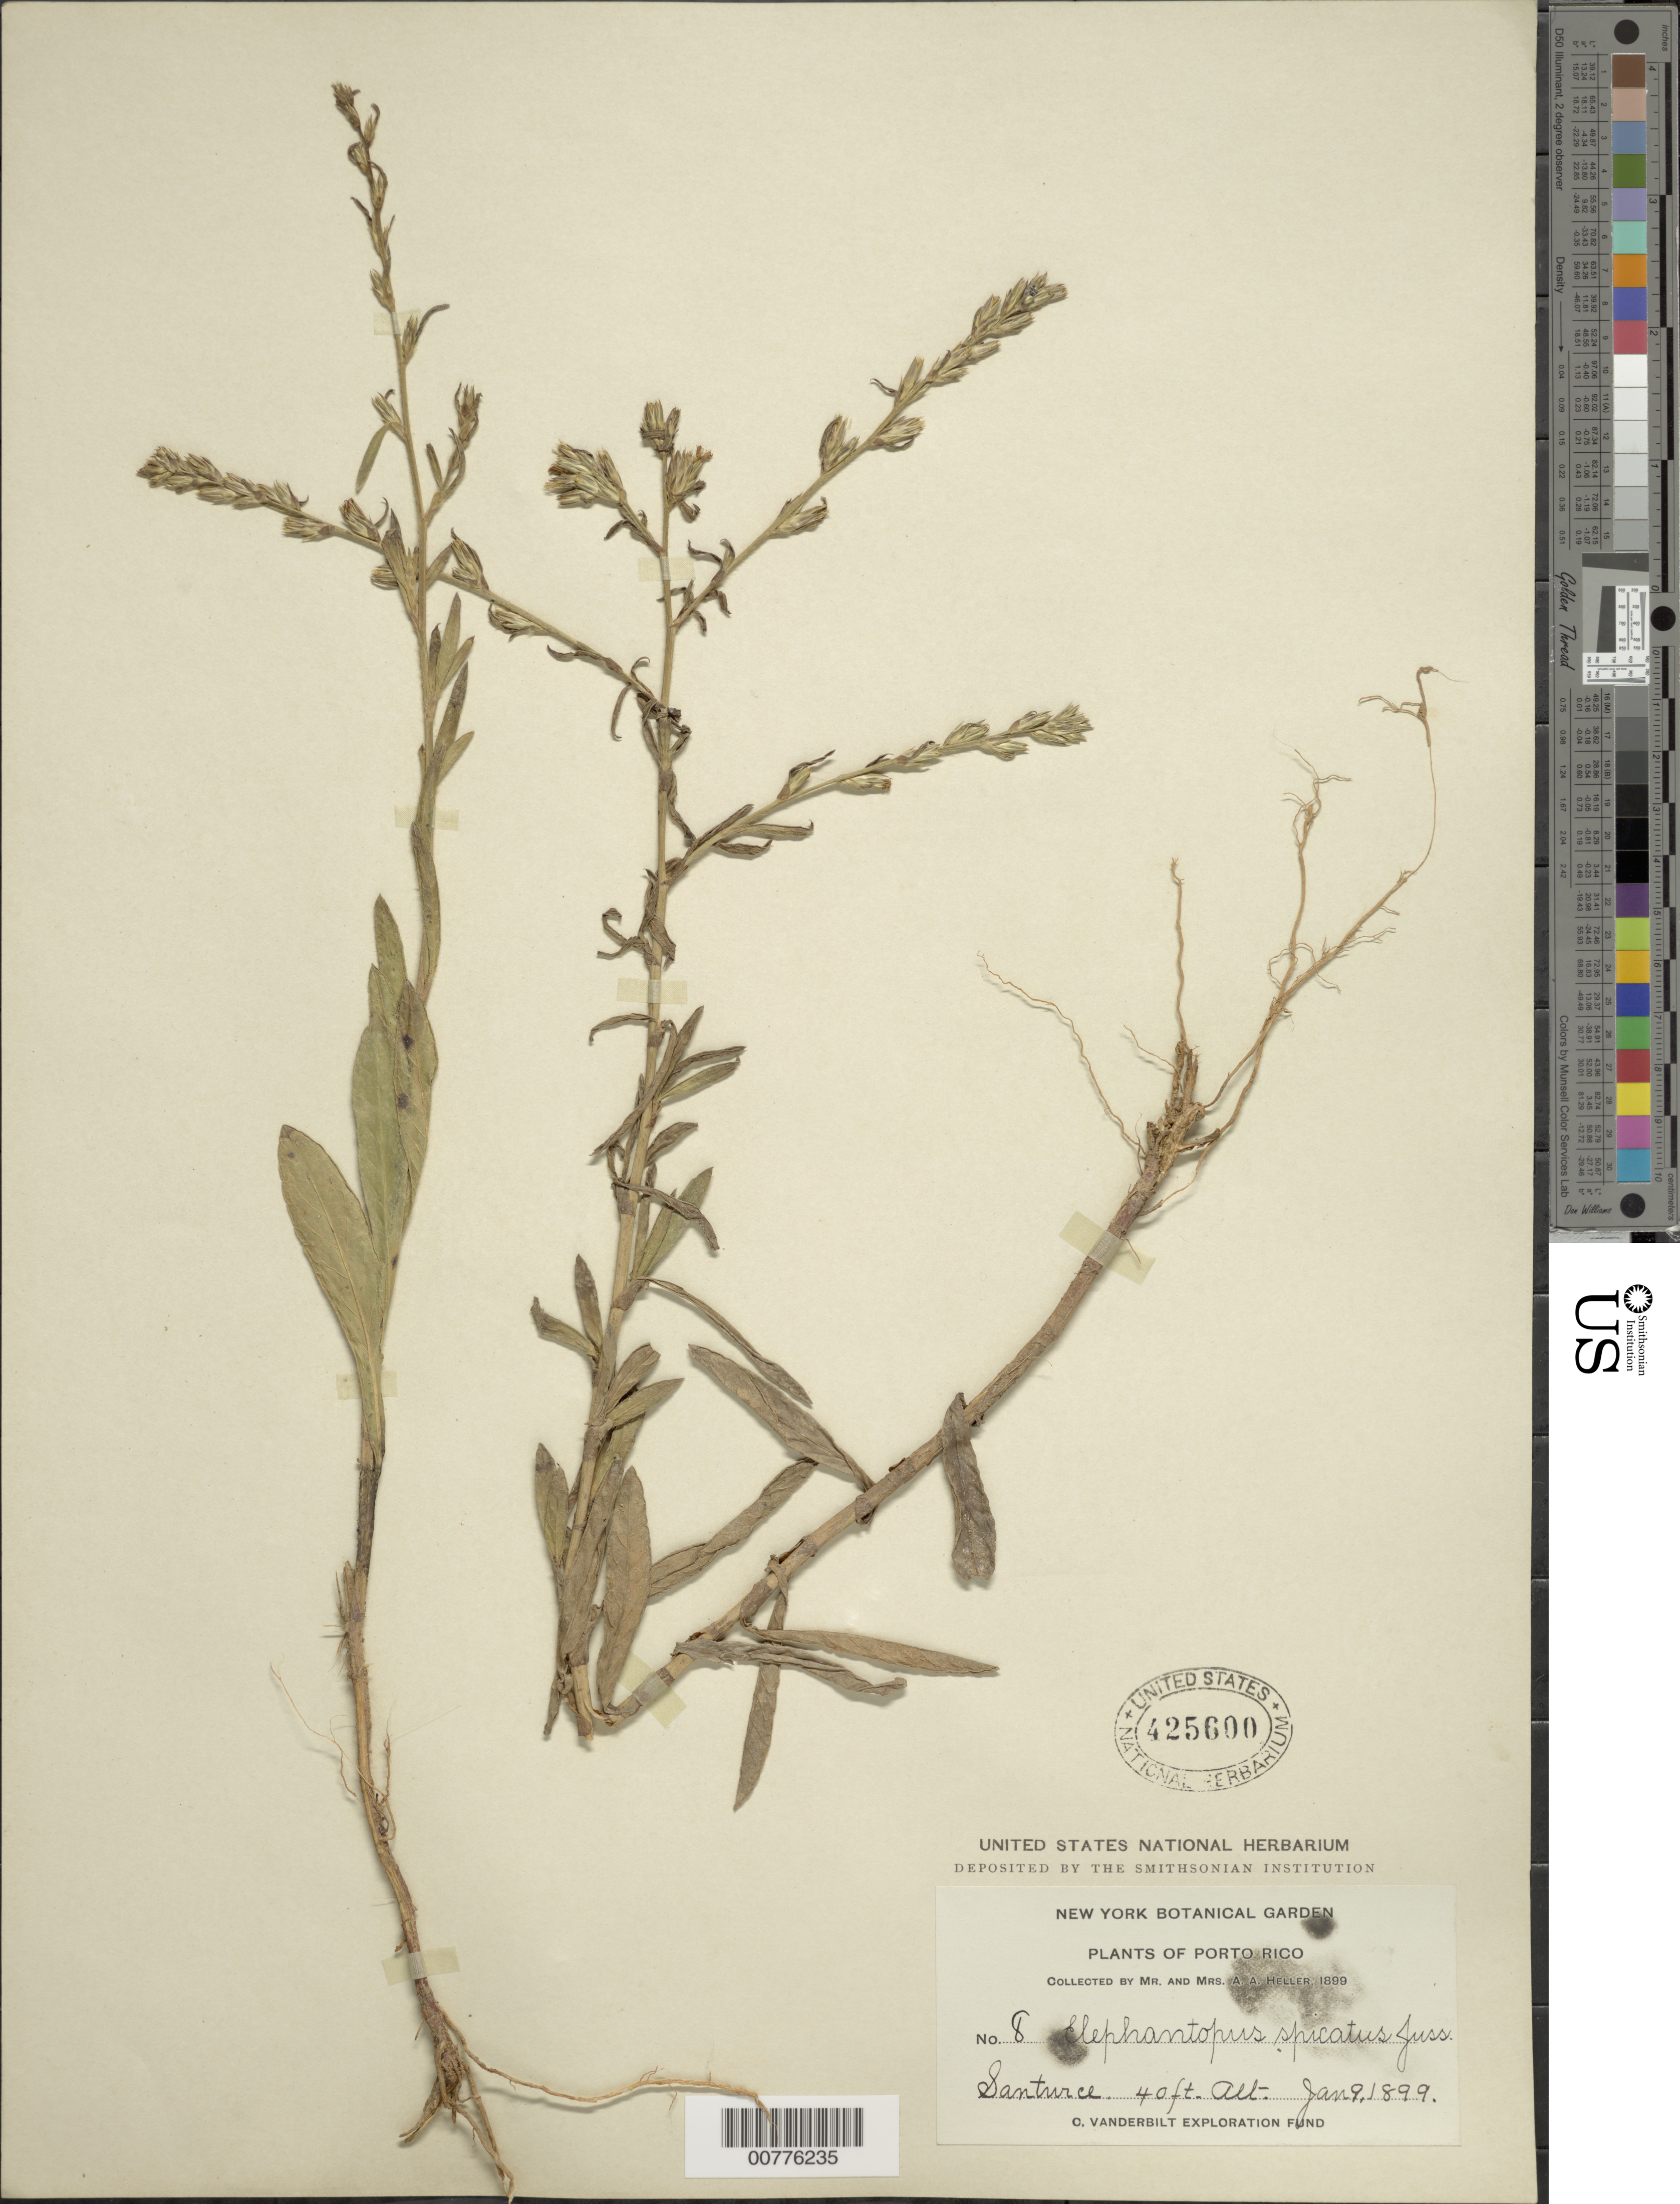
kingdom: Plantae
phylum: Tracheophyta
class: Magnoliopsida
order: Asterales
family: Asteraceae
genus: Pseudelephantopus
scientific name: Pseudelephantopus spicatus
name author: (Juss. ex Aubl.) C.F. Baker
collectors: A. A. Heller & E. G. Heller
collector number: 8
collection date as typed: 09 Jan 1899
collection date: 1899-01-09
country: Puerto Rico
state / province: San Juan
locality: Santurce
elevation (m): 12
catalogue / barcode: US 425600